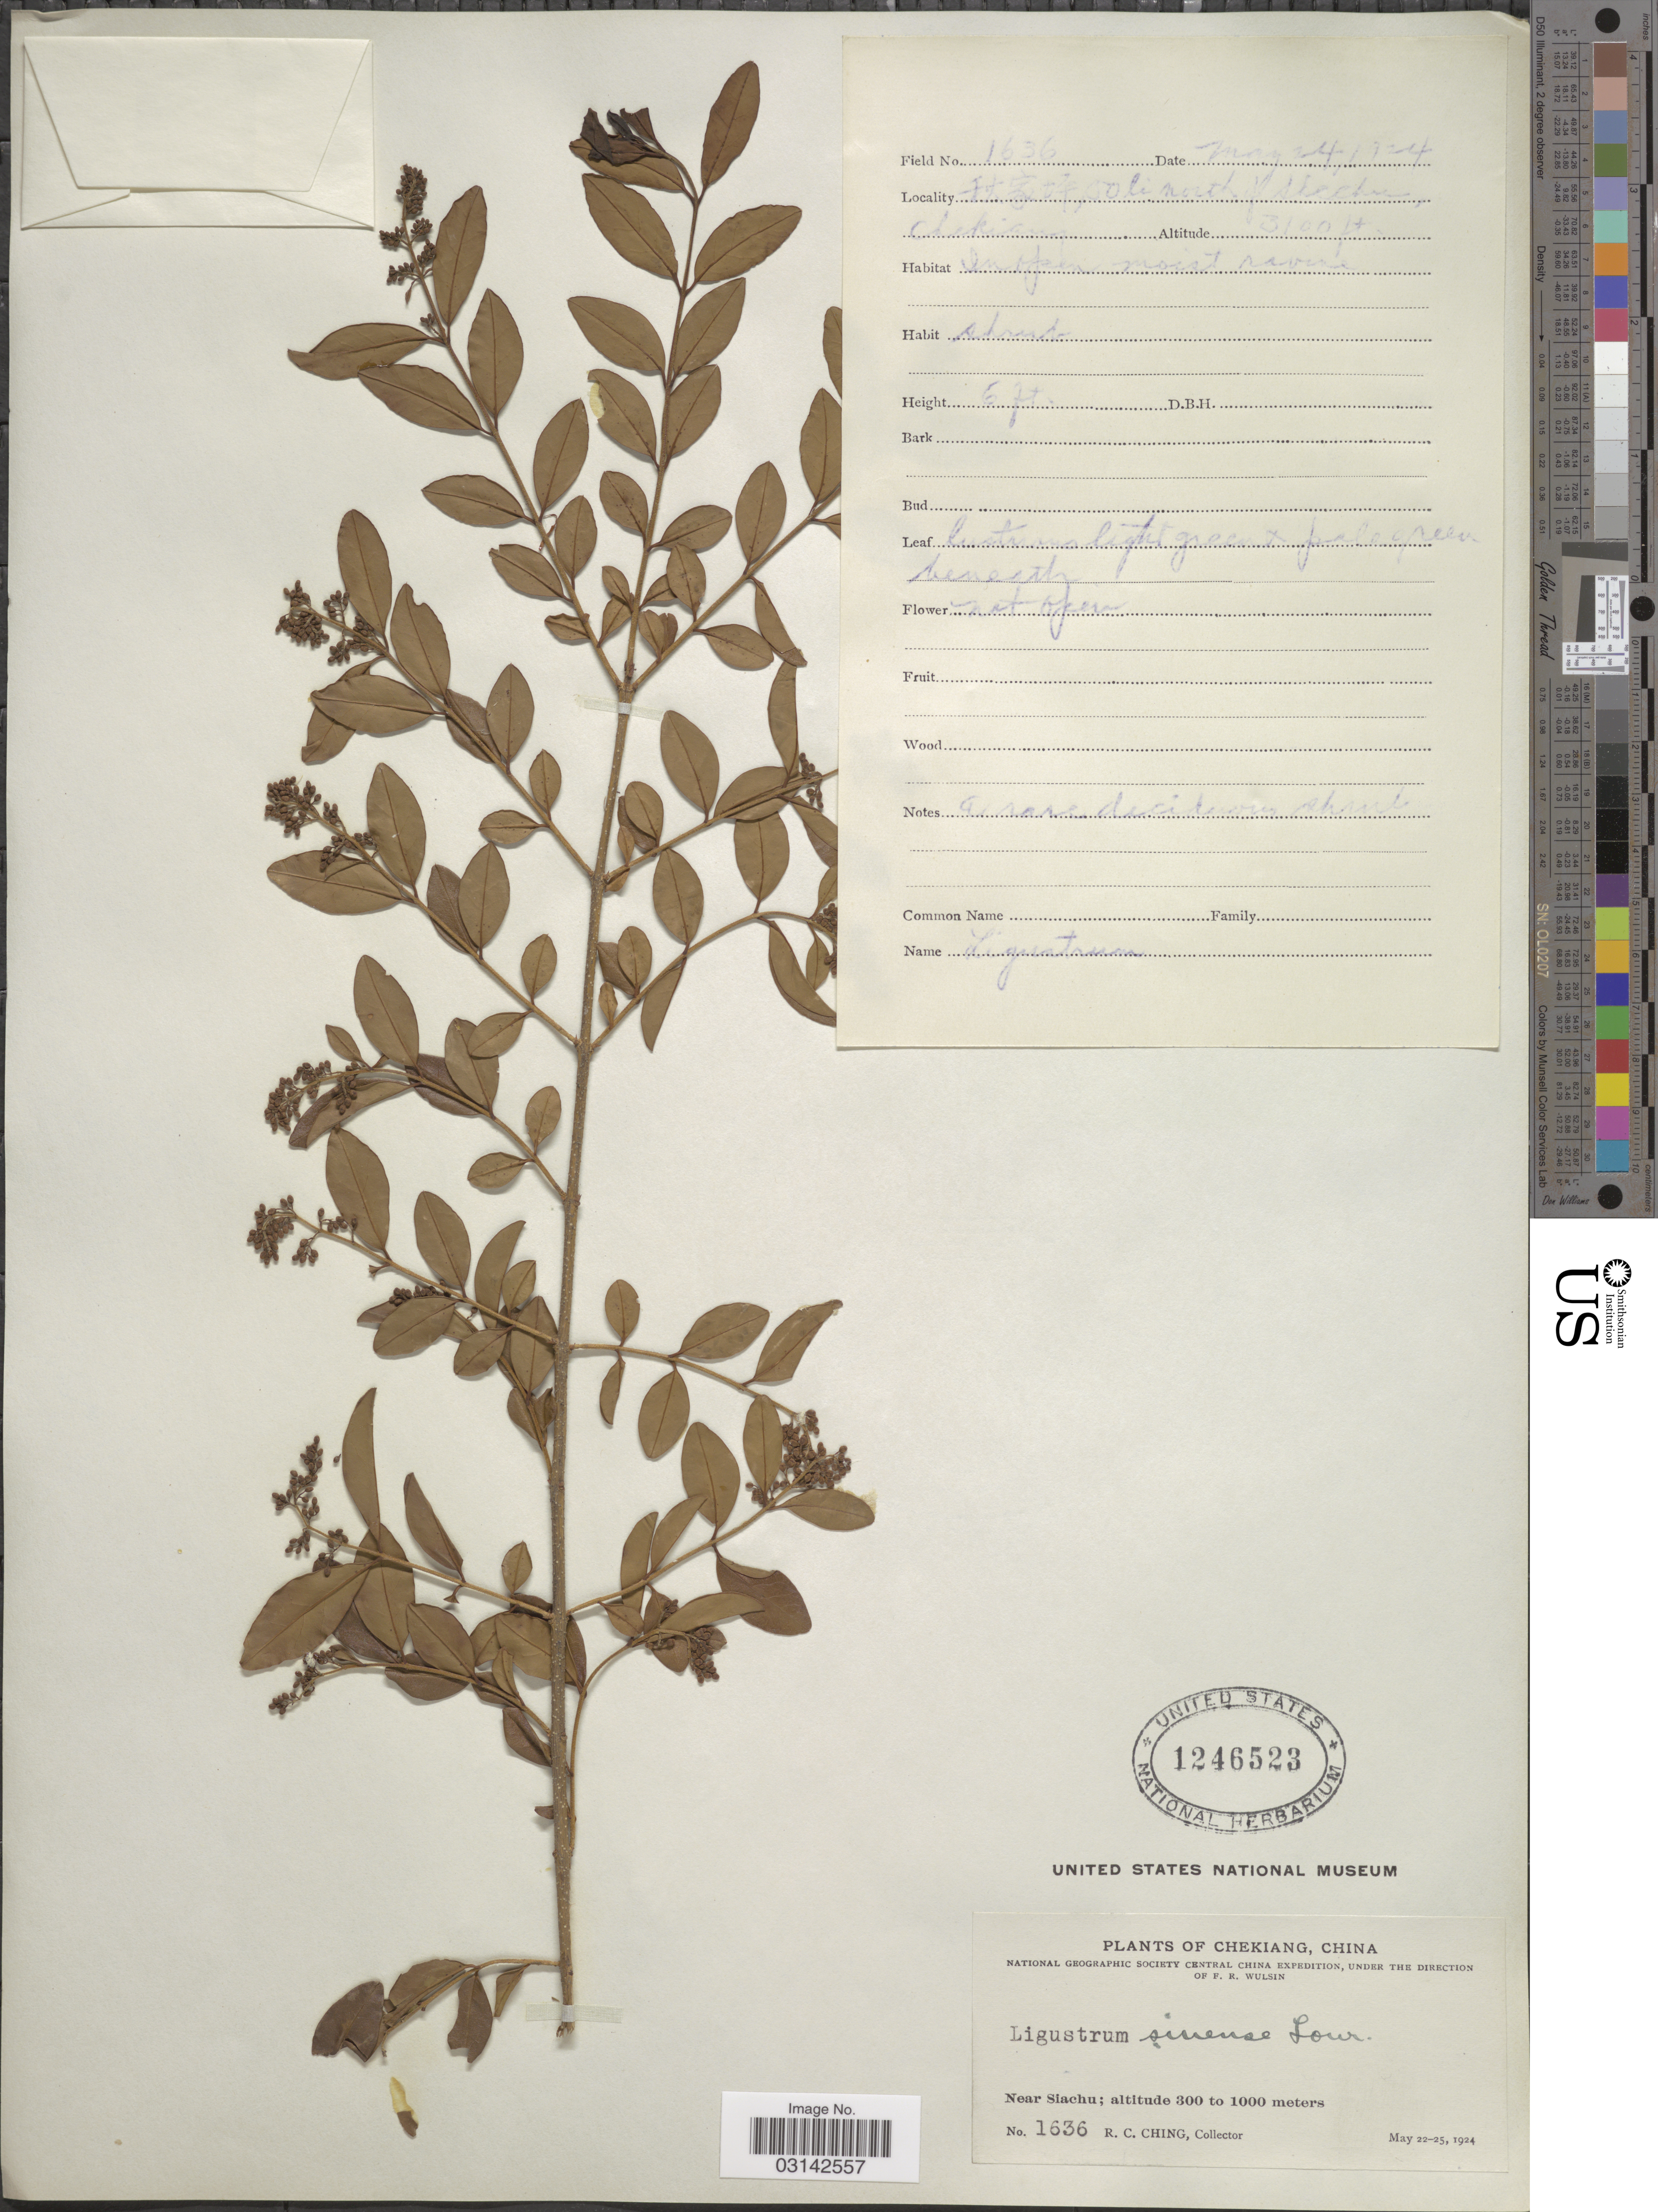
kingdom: Plantae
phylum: Tracheophyta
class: Magnoliopsida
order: Lamiales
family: Oleaceae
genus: Ligustrum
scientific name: Ligustrum sinense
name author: Lour.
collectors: R. C. Ching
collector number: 1636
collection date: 1924-05-24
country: China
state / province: Zhejiang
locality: Chekiang, Near Siachu. 50 li. north of Siachu.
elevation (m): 945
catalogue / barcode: US 1246523